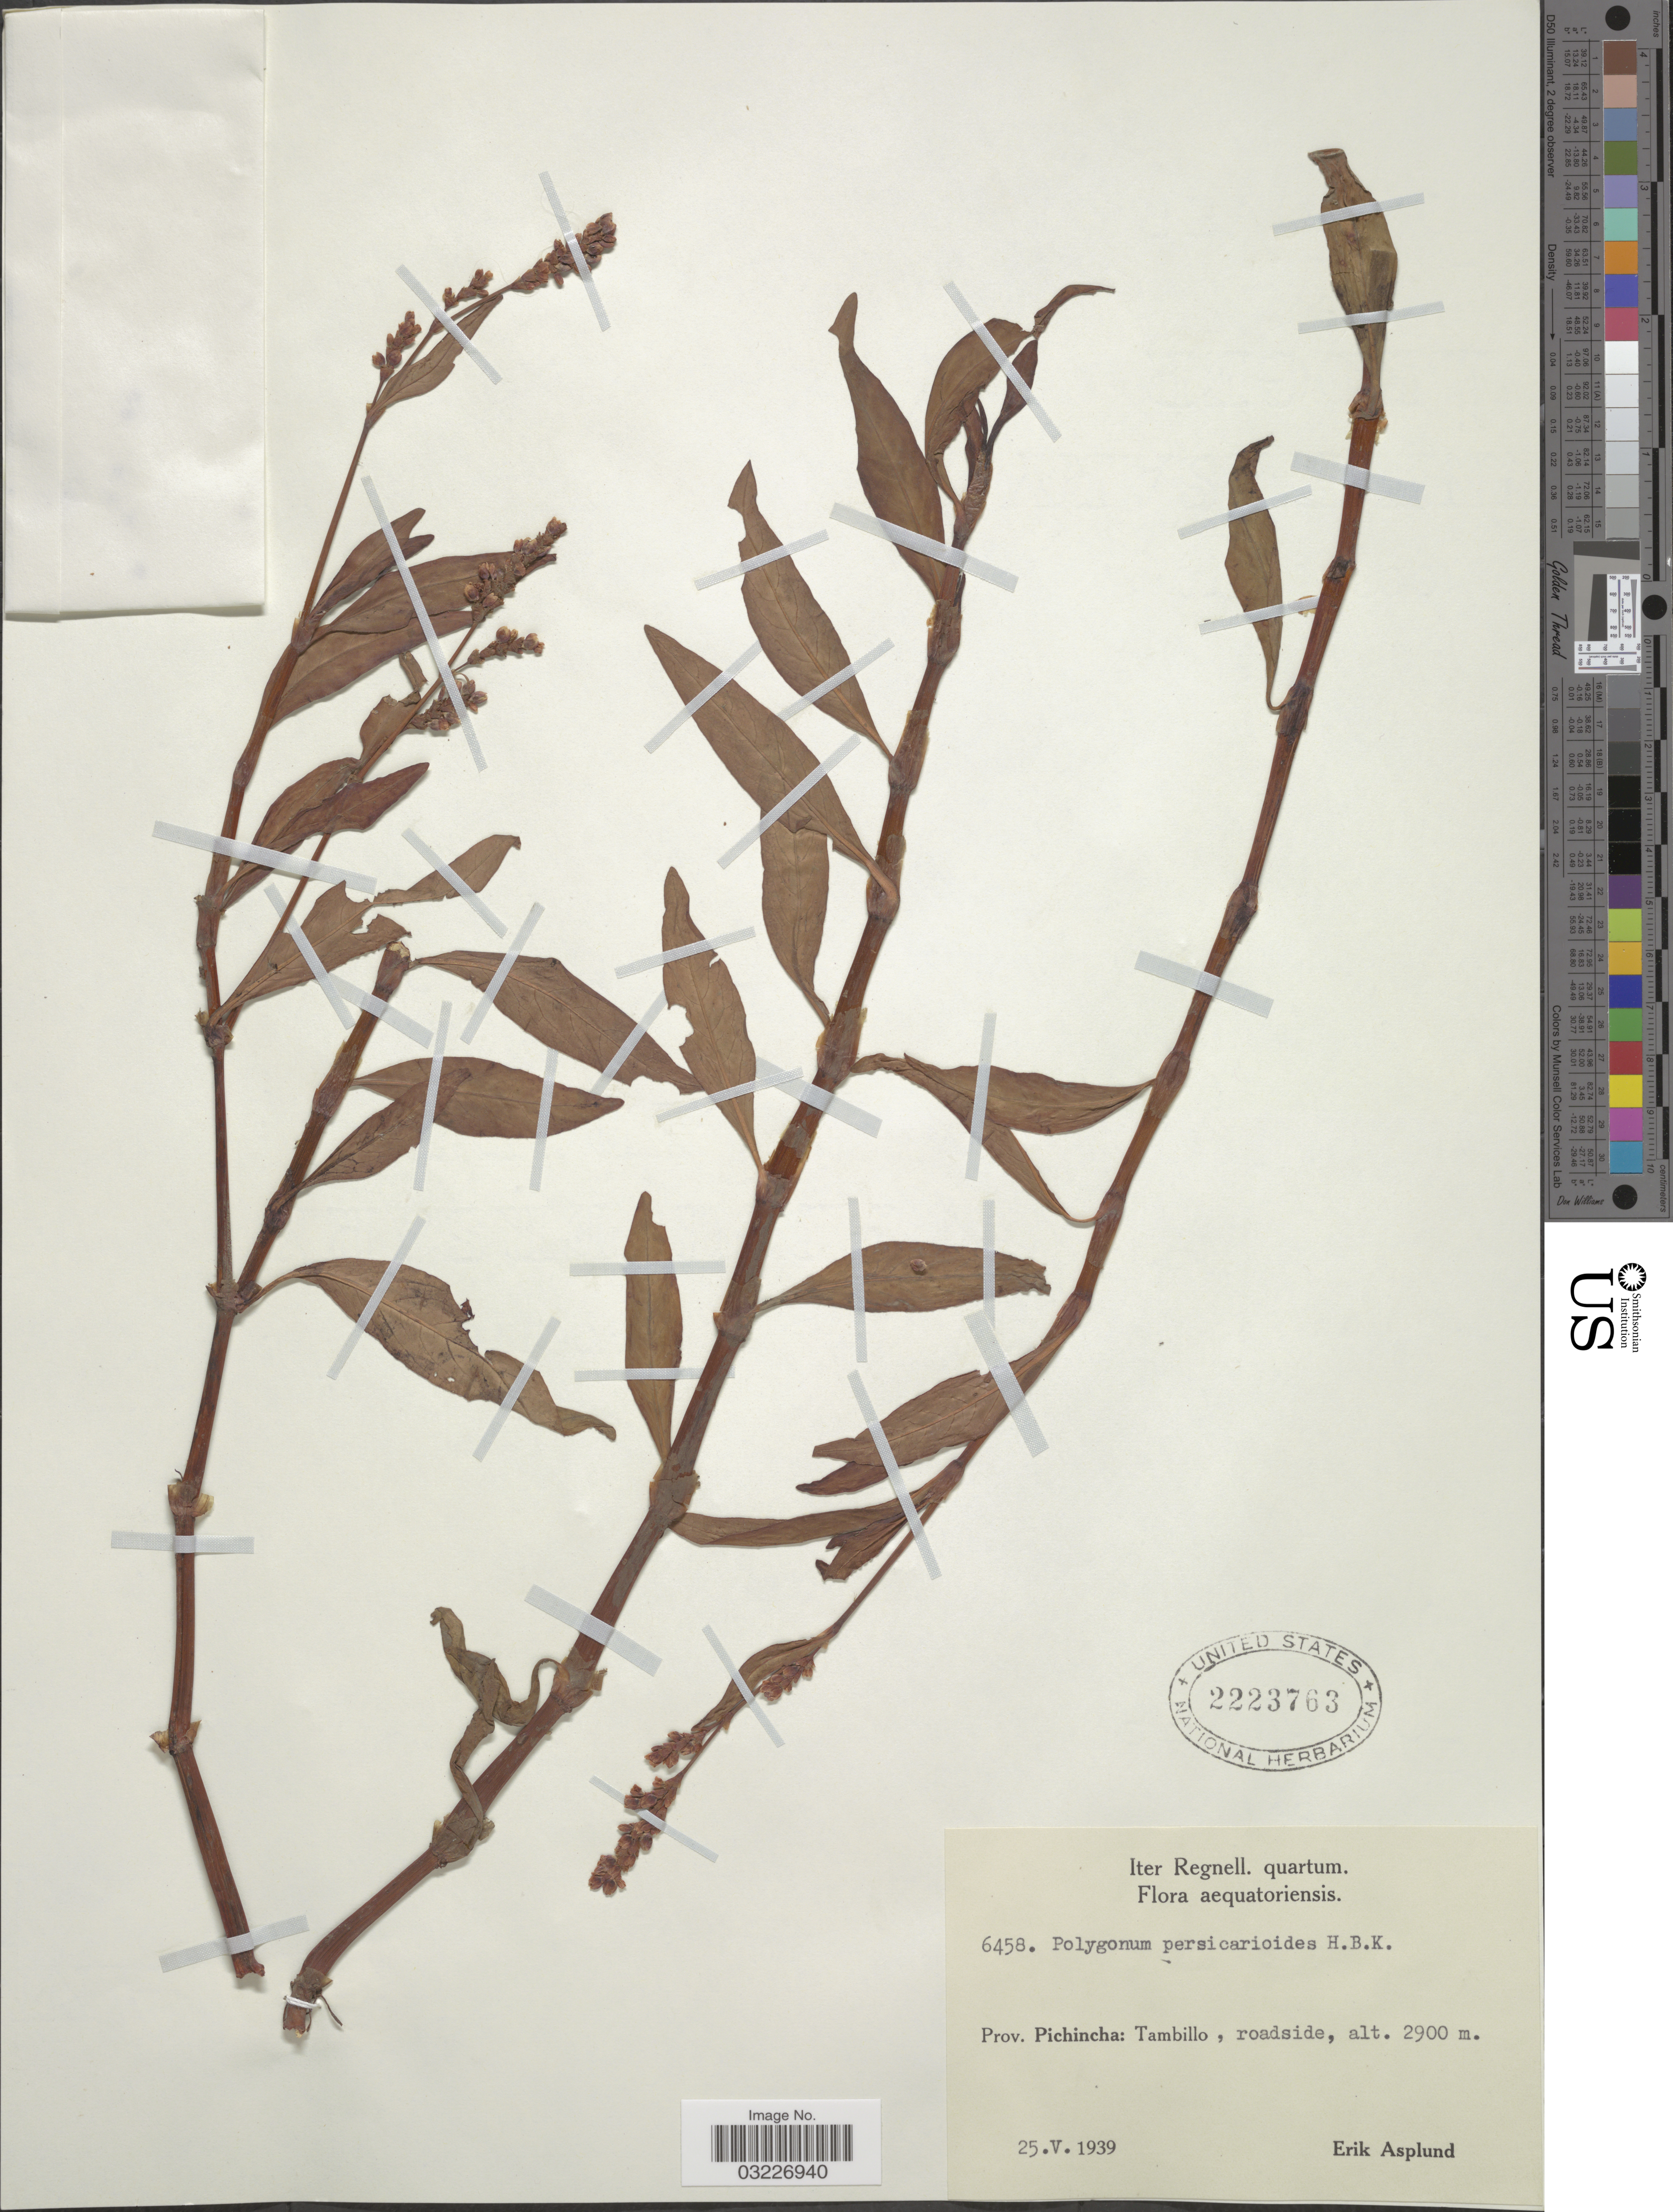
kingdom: Plantae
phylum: Tracheophyta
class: Magnoliopsida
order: Caryophyllales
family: Polygonaceae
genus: Polygonum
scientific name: Polygonum persicarioides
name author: Kunth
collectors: E. Asplund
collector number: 6458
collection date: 1939-05-25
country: Ecuador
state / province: Pichincha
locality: Aequatoriensis, Tambillo.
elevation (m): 2900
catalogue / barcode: US 2223763